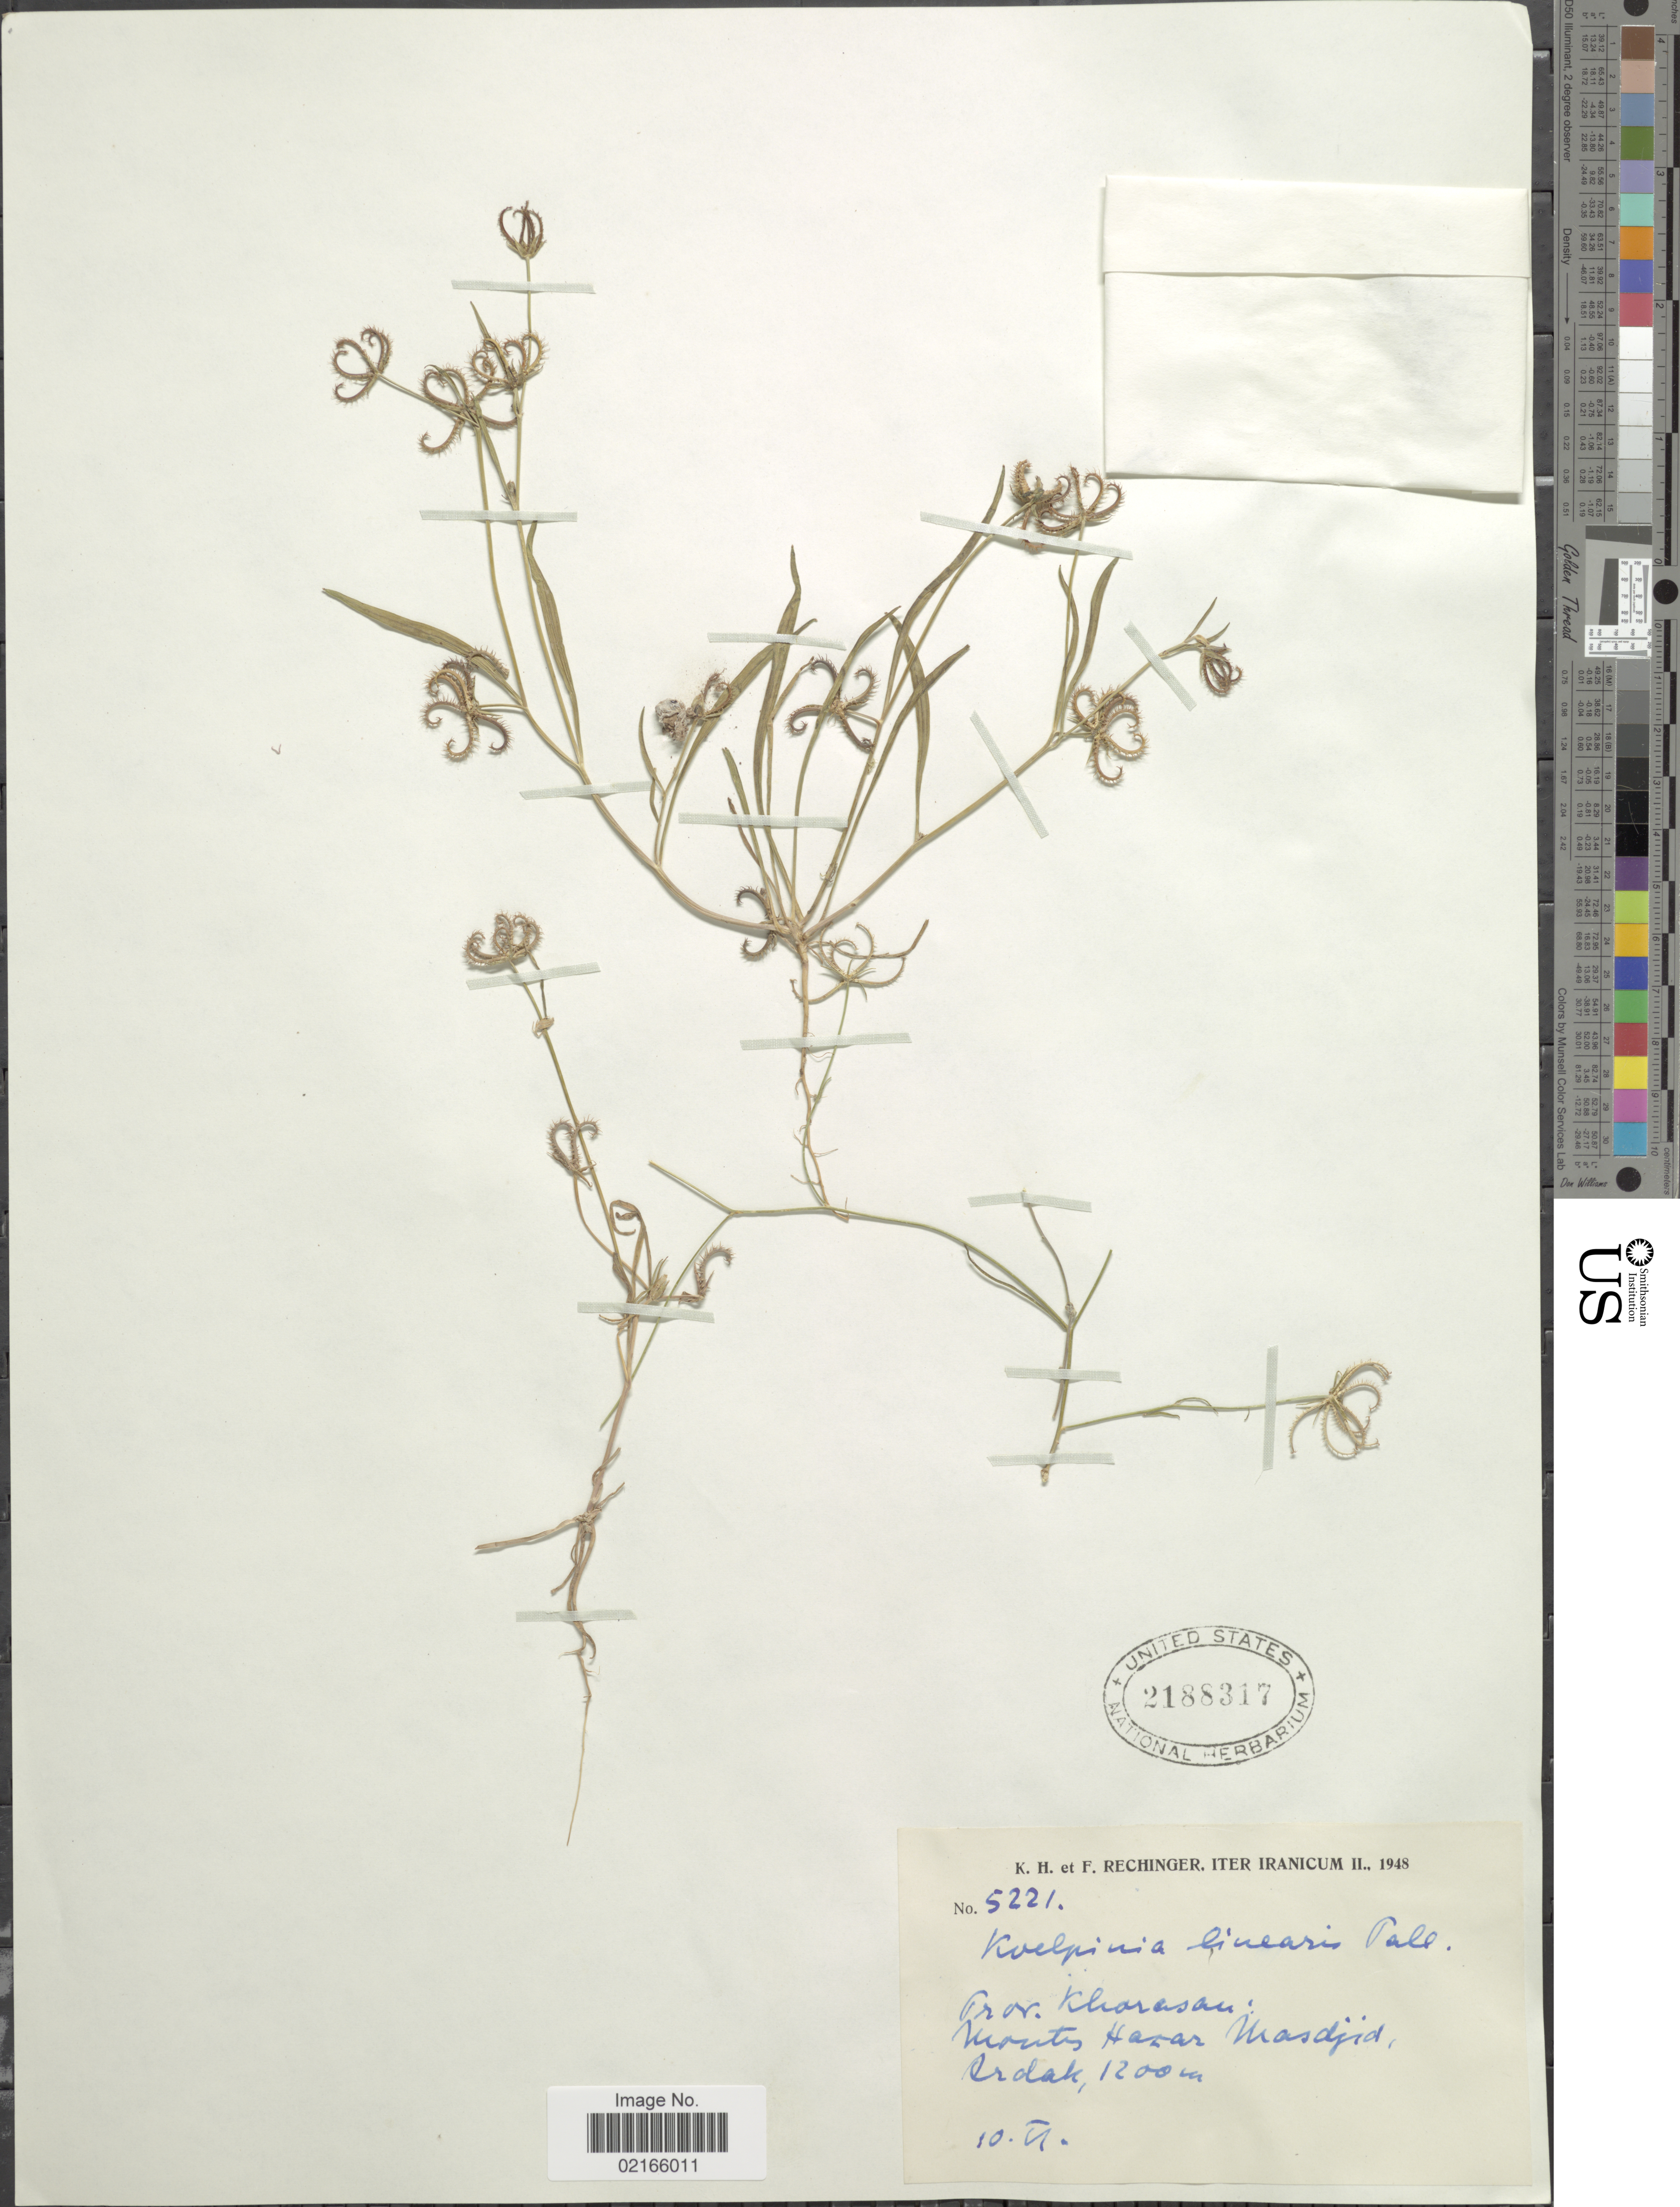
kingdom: Plantae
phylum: Tracheophyta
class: Magnoliopsida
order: Asterales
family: Asteraceae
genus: Koelpinia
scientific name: Koelpinia linearis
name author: Pall.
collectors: K. H. Rechinger & F. Rechinger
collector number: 5221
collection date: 1948-06-10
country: Iran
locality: Prov. Khorasan, Mounts Hazar Masdjid, Ardak [interpreted]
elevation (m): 1200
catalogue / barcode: US 2188317